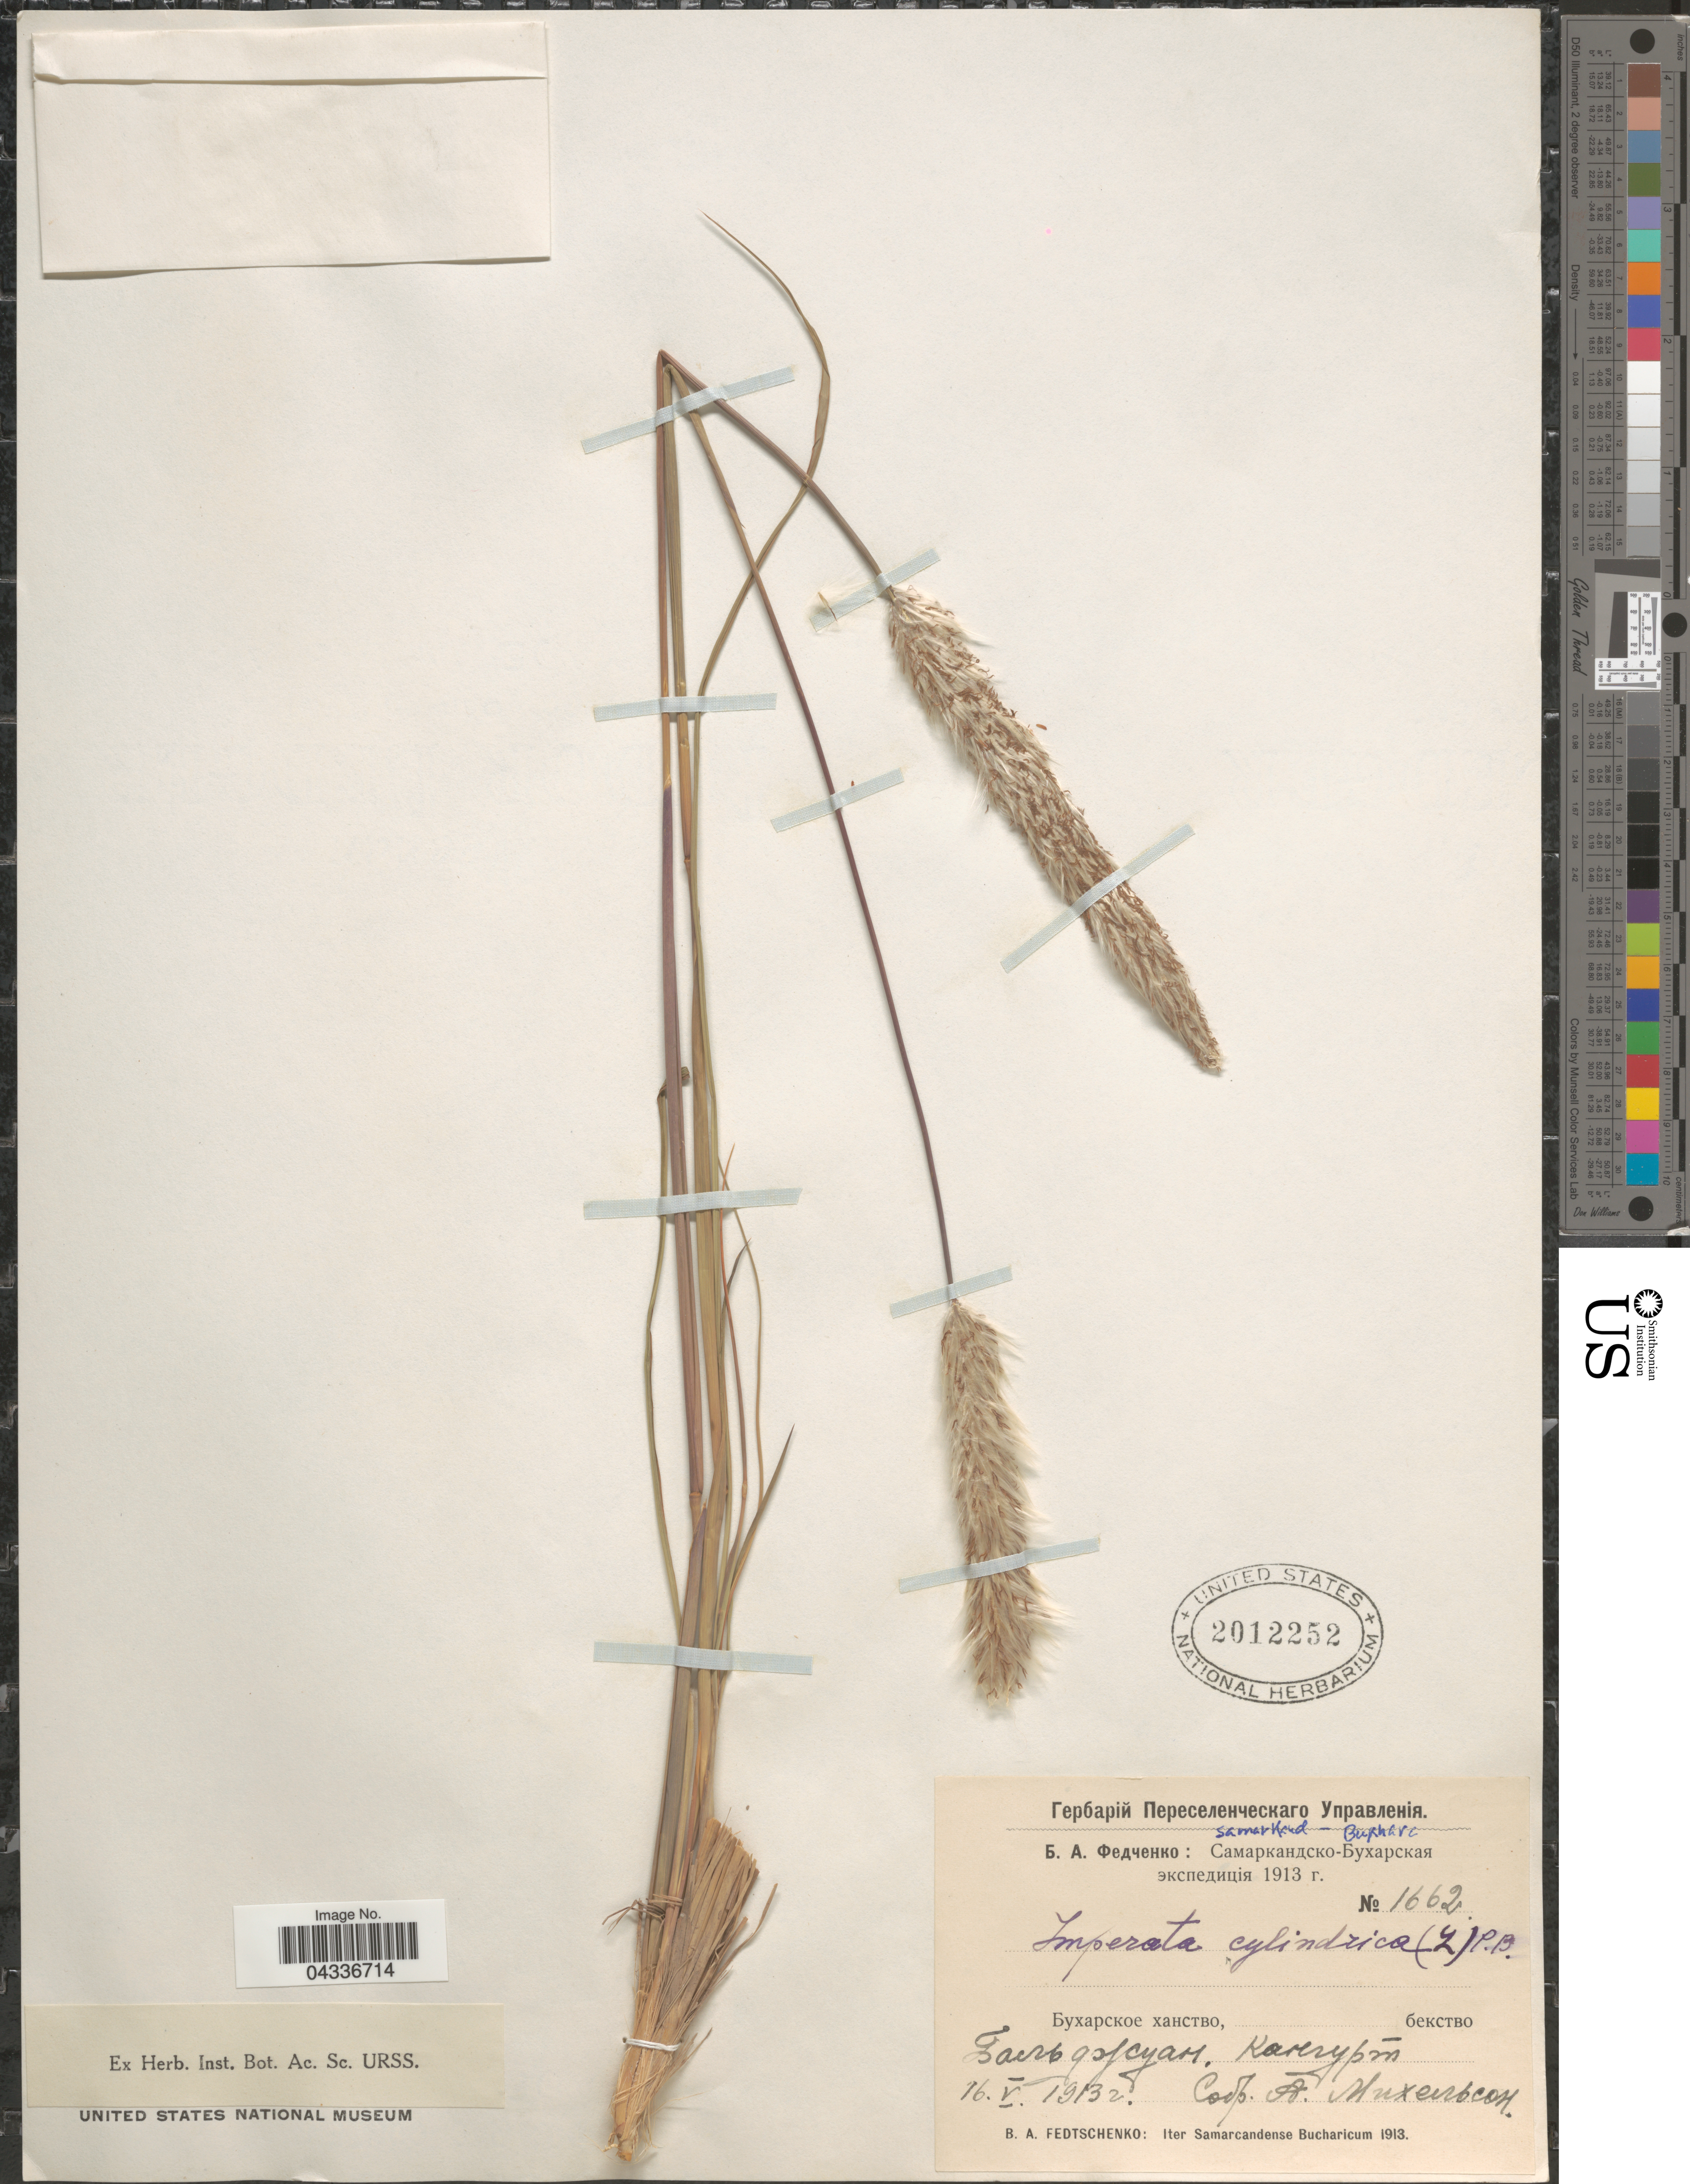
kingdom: Plantae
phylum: Tracheophyta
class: Liliopsida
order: Poales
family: Poaceae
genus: Imperata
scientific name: Imperata cylindrica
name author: (L.) P. Beauv.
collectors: A. Mikhelson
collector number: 1662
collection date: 1913-05-16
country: Tajikistan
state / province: Khatlon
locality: Baldzhuan, Kangurt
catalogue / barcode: US 2012252